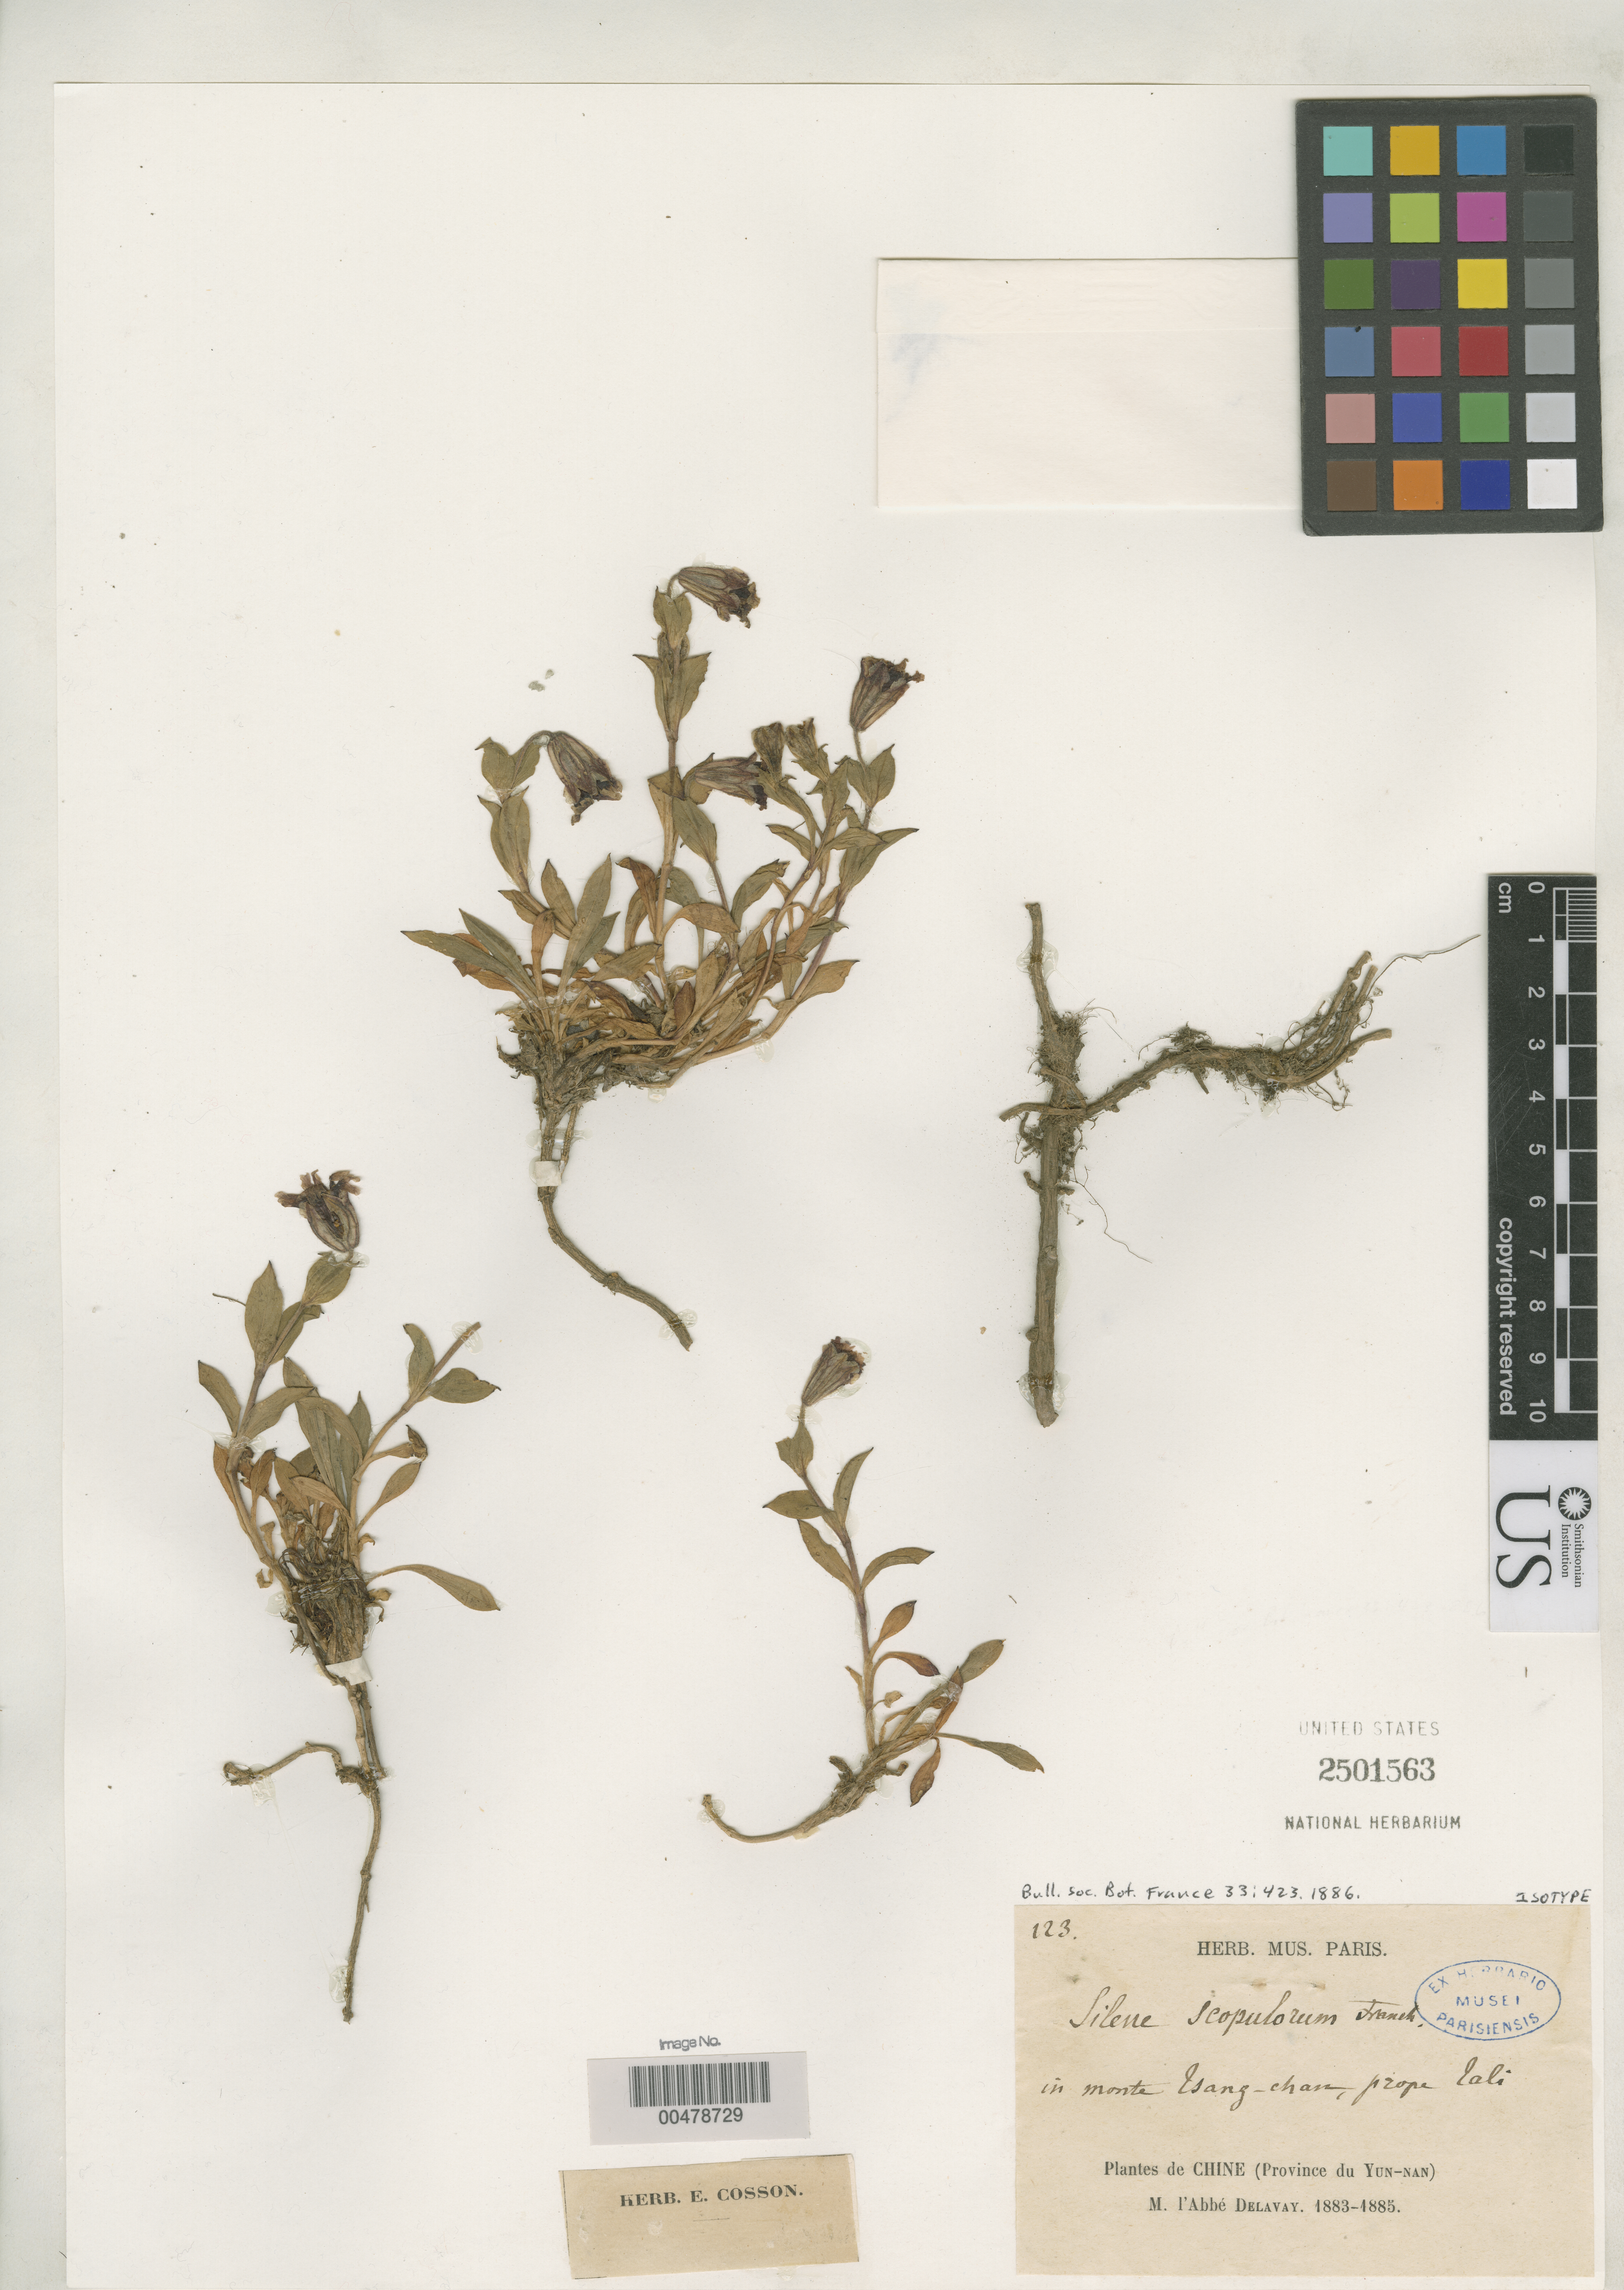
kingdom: Plantae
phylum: Tracheophyta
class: Magnoliopsida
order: Caryophyllales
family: Caryophyllaceae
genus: Silene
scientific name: Silene scopulorum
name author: Franch.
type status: Isotype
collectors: P. Delavay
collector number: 123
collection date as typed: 1883 to -- --- 1885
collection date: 1883/1885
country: China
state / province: Yunnan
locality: Monte Tsang-Chan Propecali.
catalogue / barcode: US 2501563